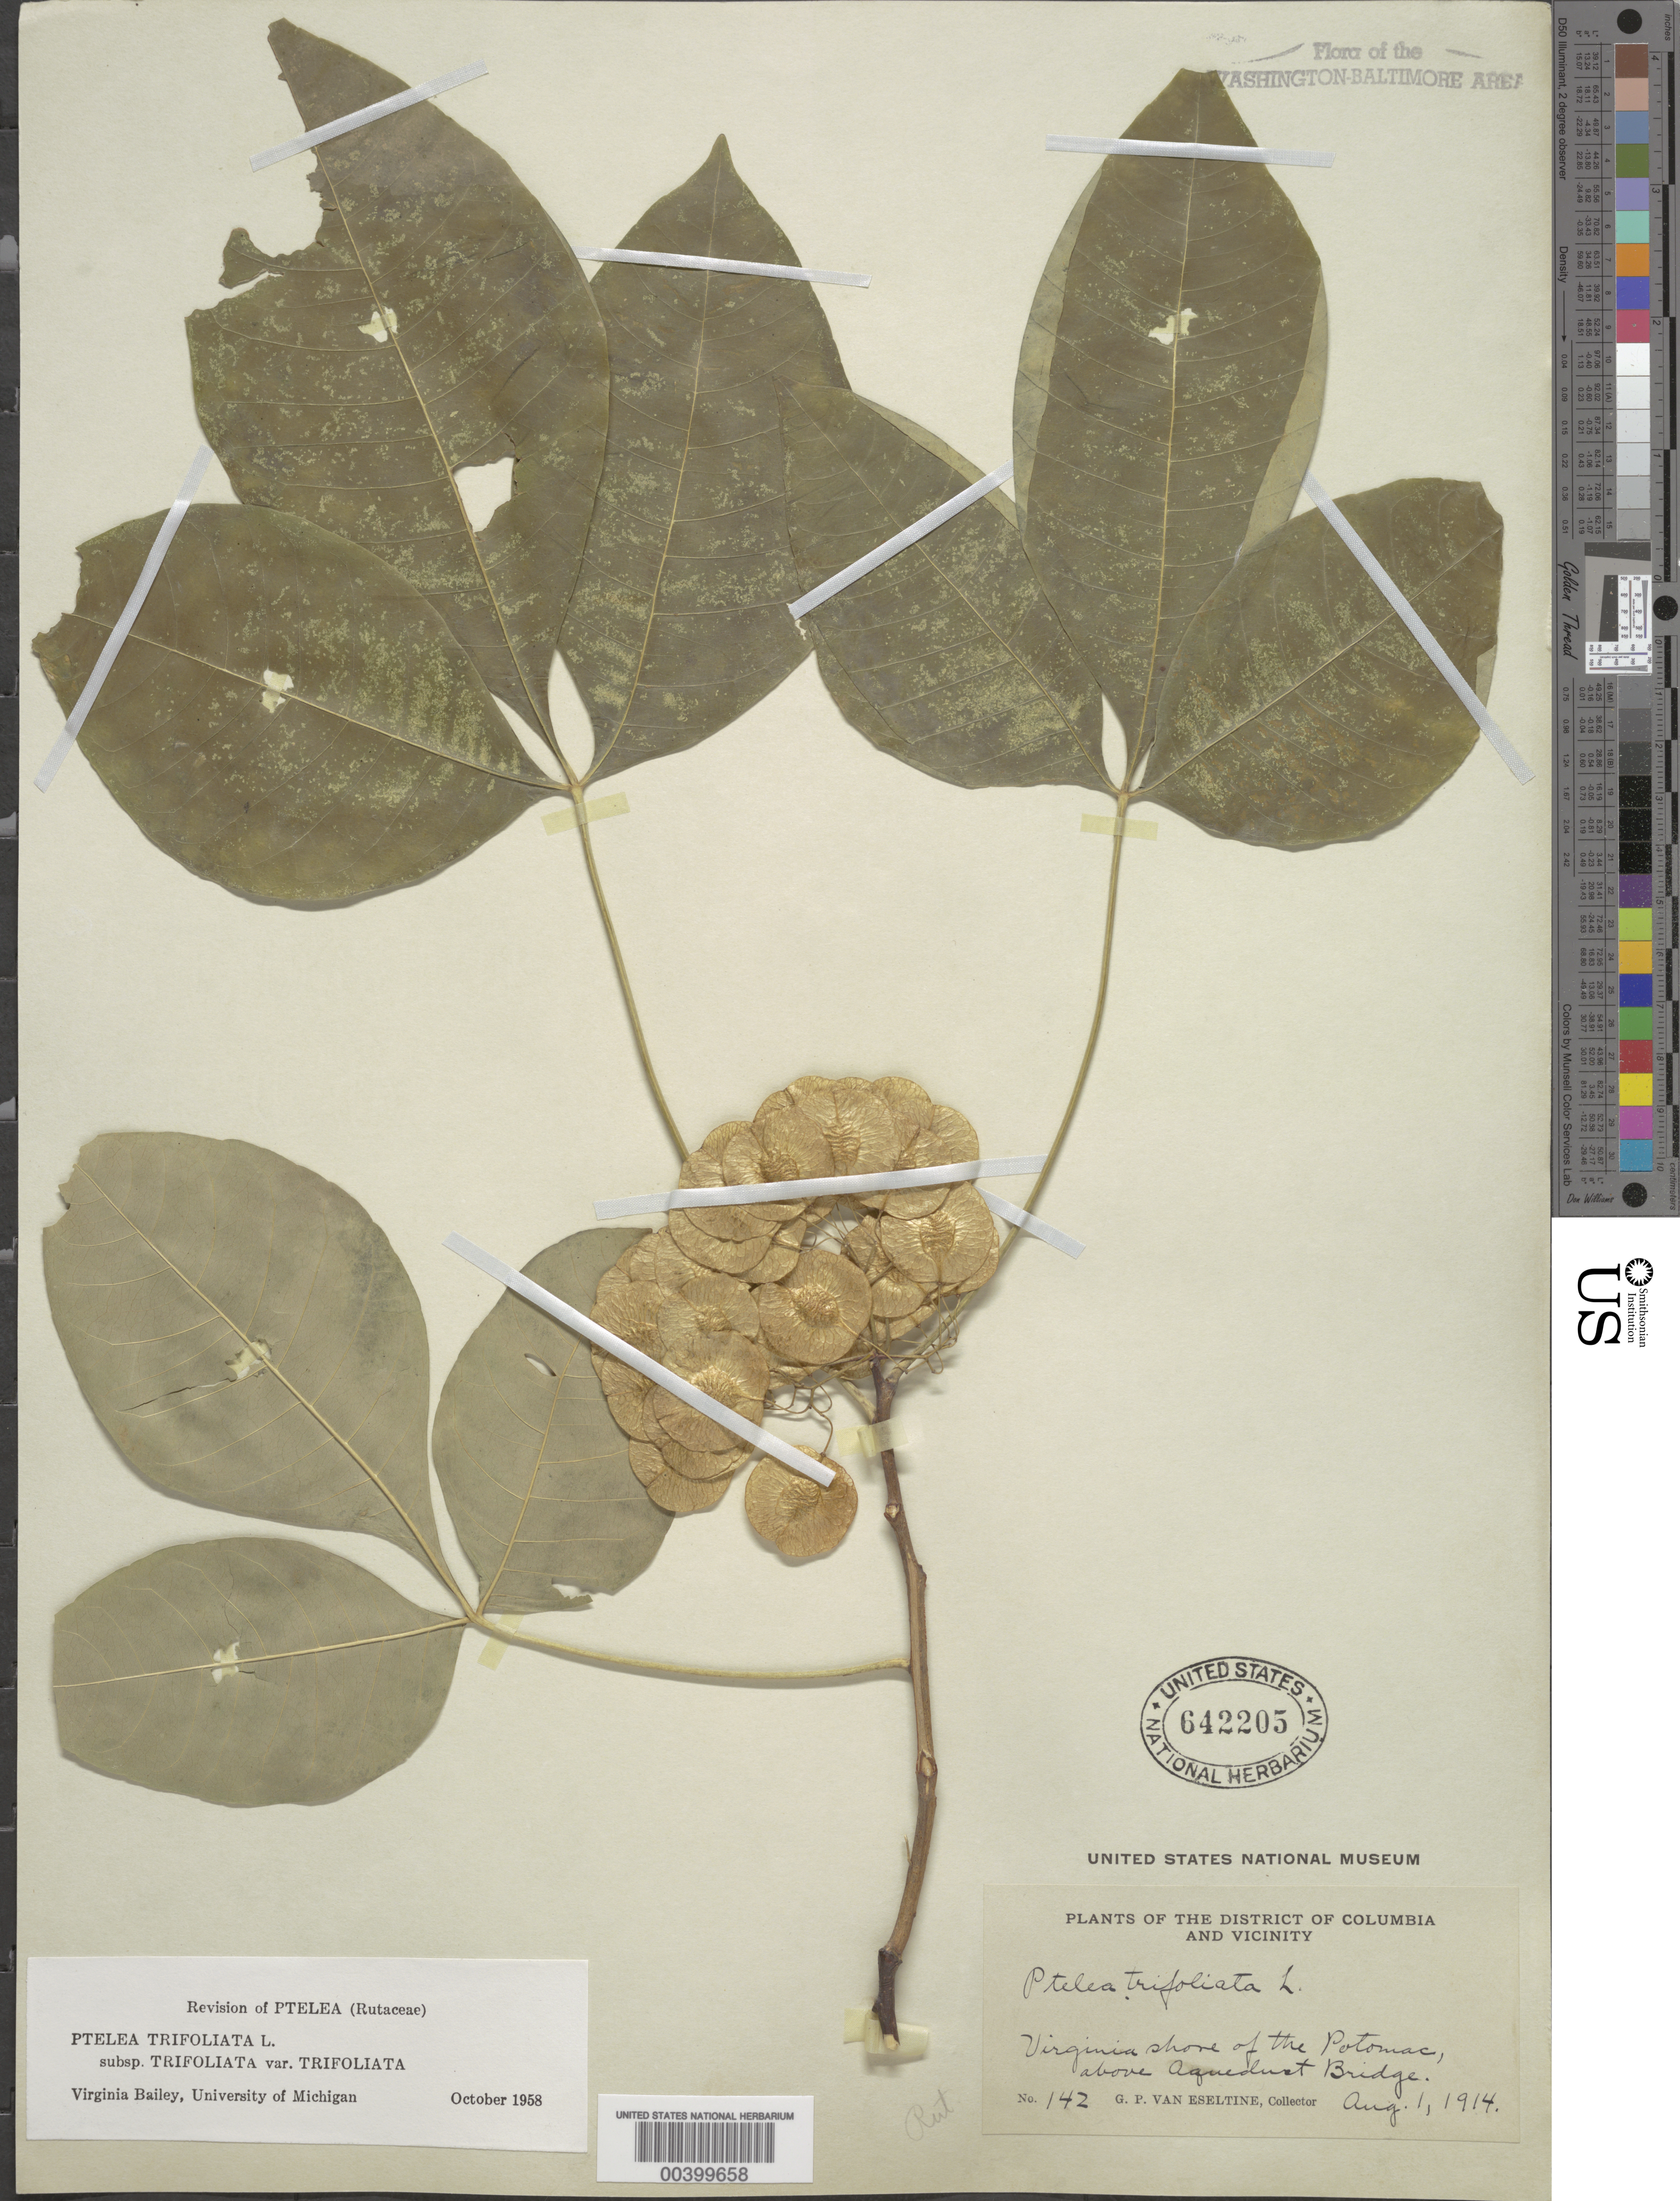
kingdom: Plantae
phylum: Tracheophyta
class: Magnoliopsida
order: Sapindales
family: Rutaceae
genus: Ptelea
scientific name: Ptelea trifoliata var. trifoliata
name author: L.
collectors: G. P. Van Eseltine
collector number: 142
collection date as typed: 01 Aug 1914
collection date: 1914-08-01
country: United States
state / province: Virginia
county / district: Fairfax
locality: Above Aqueduct Bridge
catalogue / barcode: US 642205